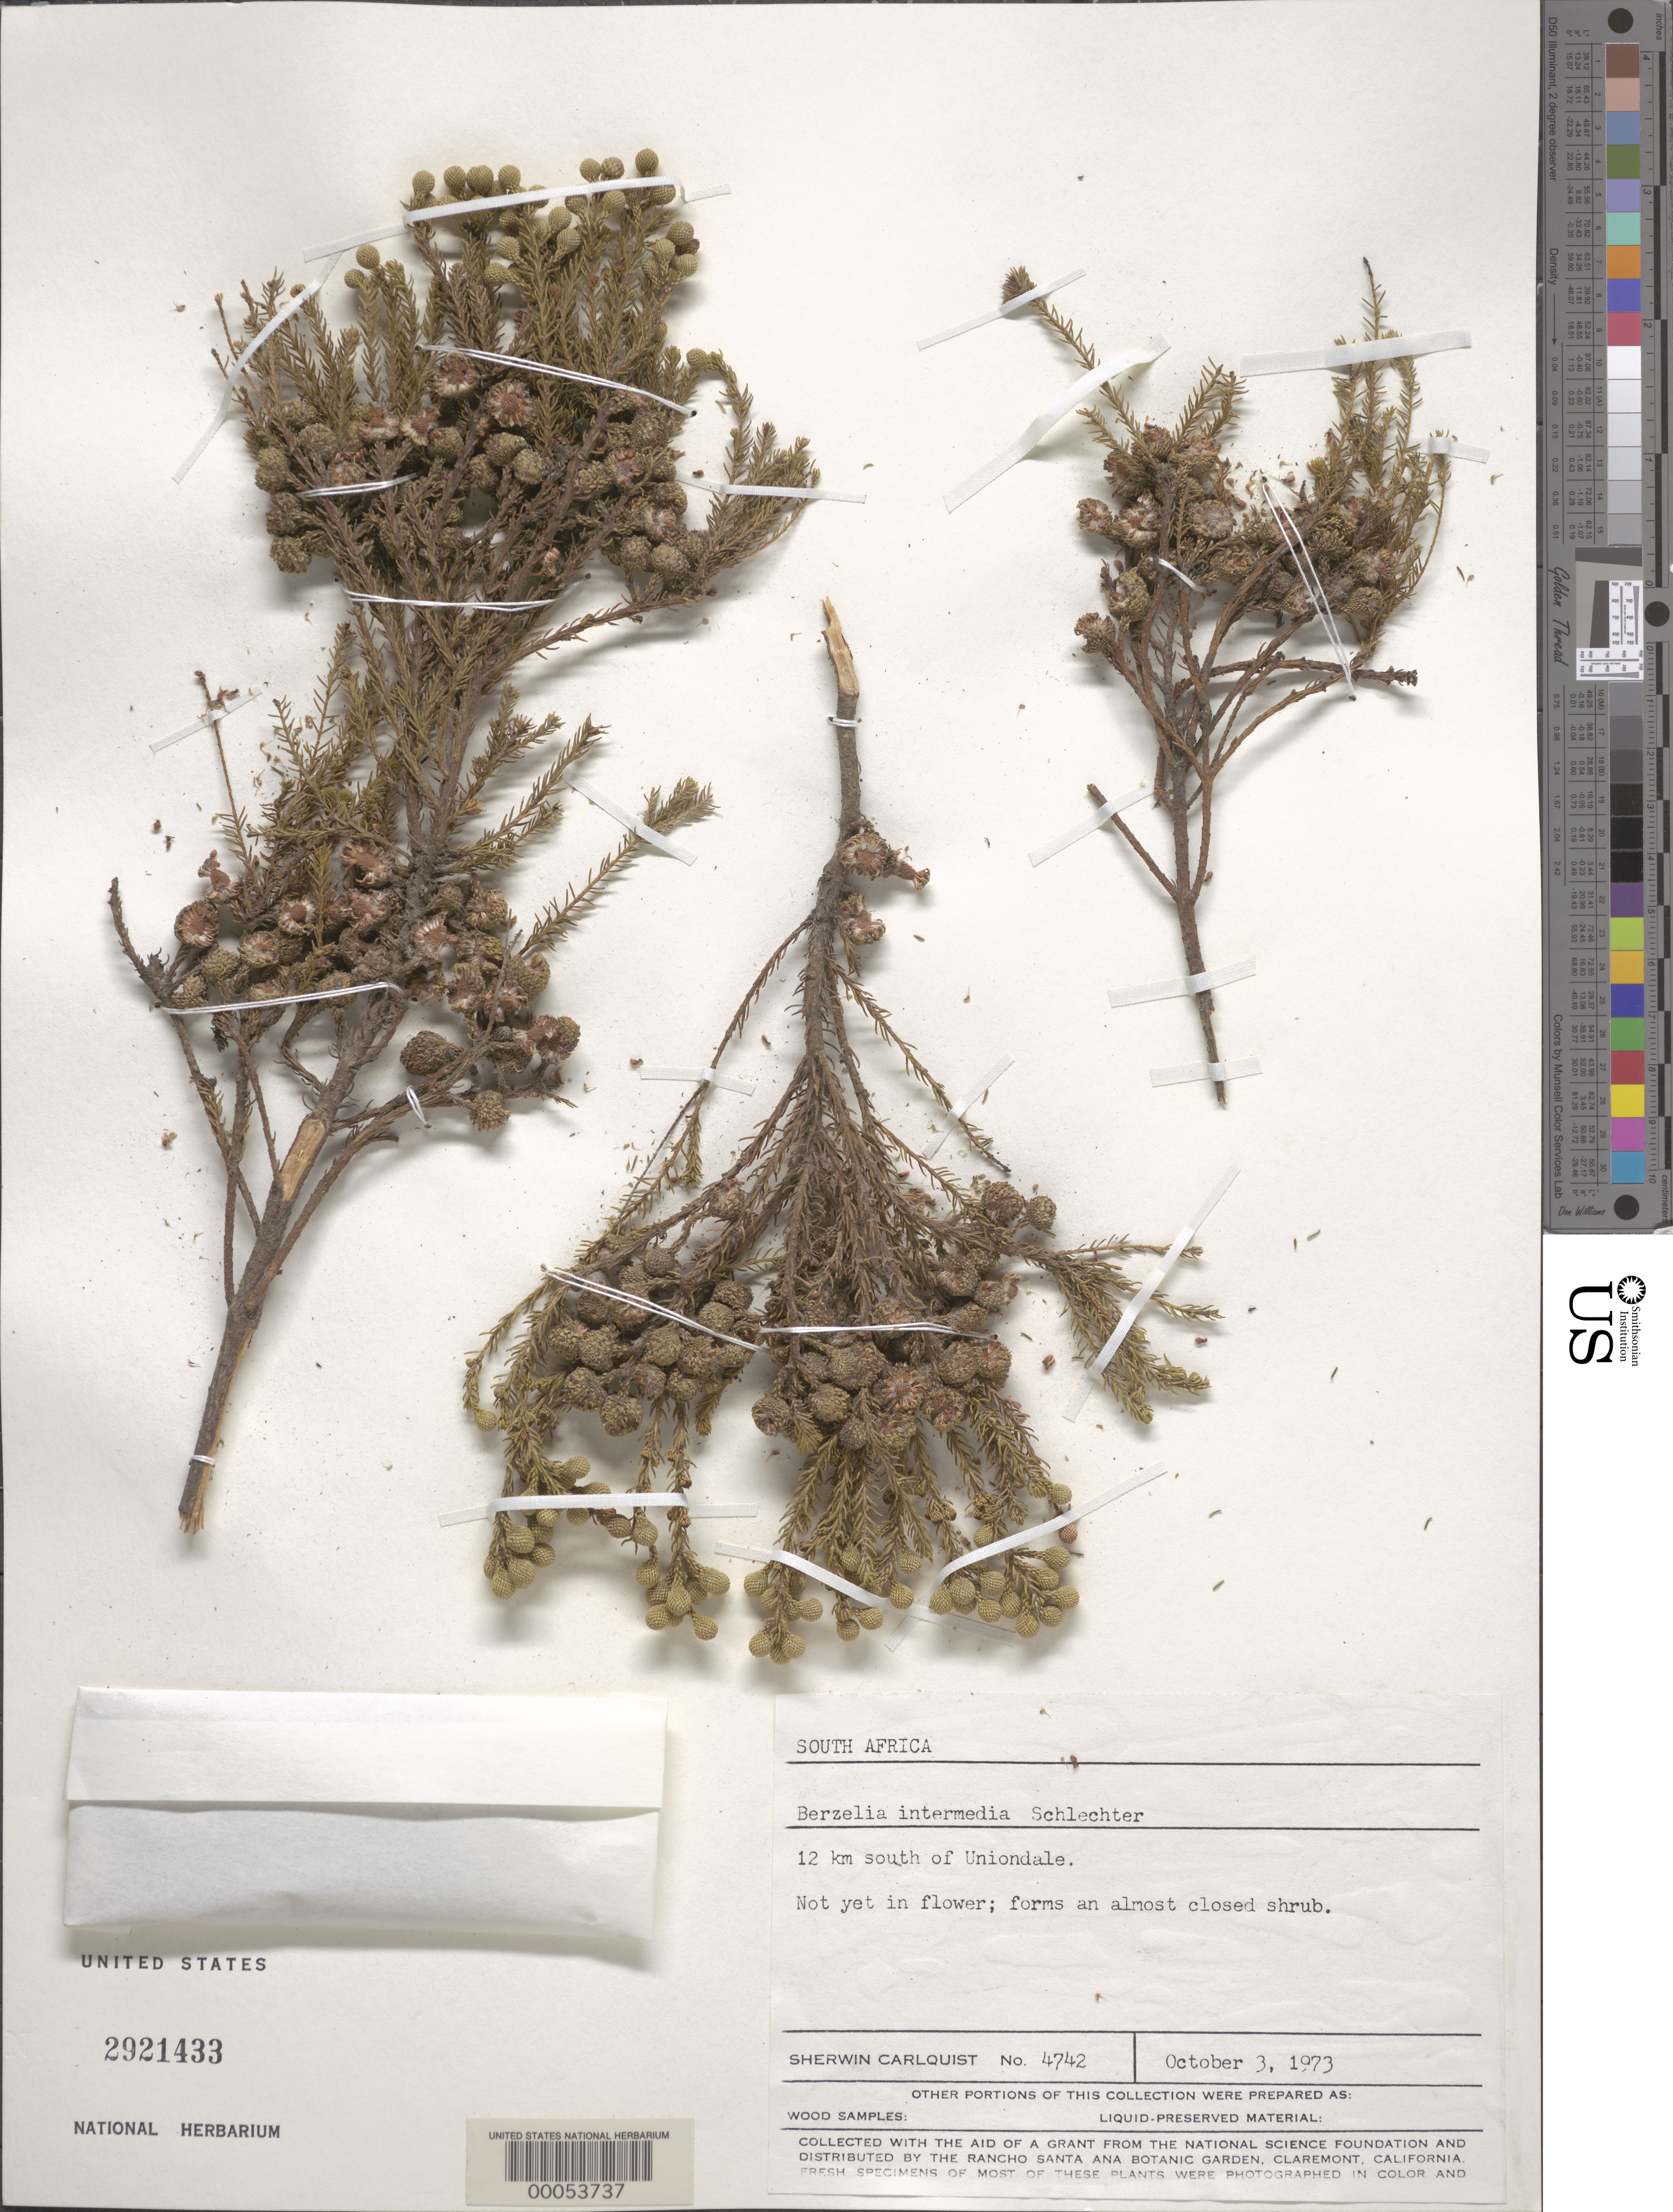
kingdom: Plantae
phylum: Tracheophyta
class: Magnoliopsida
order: Bruniales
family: Bruniaceae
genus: Berzelia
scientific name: Berzelia intermedia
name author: Schltdl.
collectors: S. Carlquist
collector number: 4742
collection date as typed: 03 Oct 1973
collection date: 1973-10-03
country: South Africa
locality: Uniondale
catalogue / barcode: US 2921433